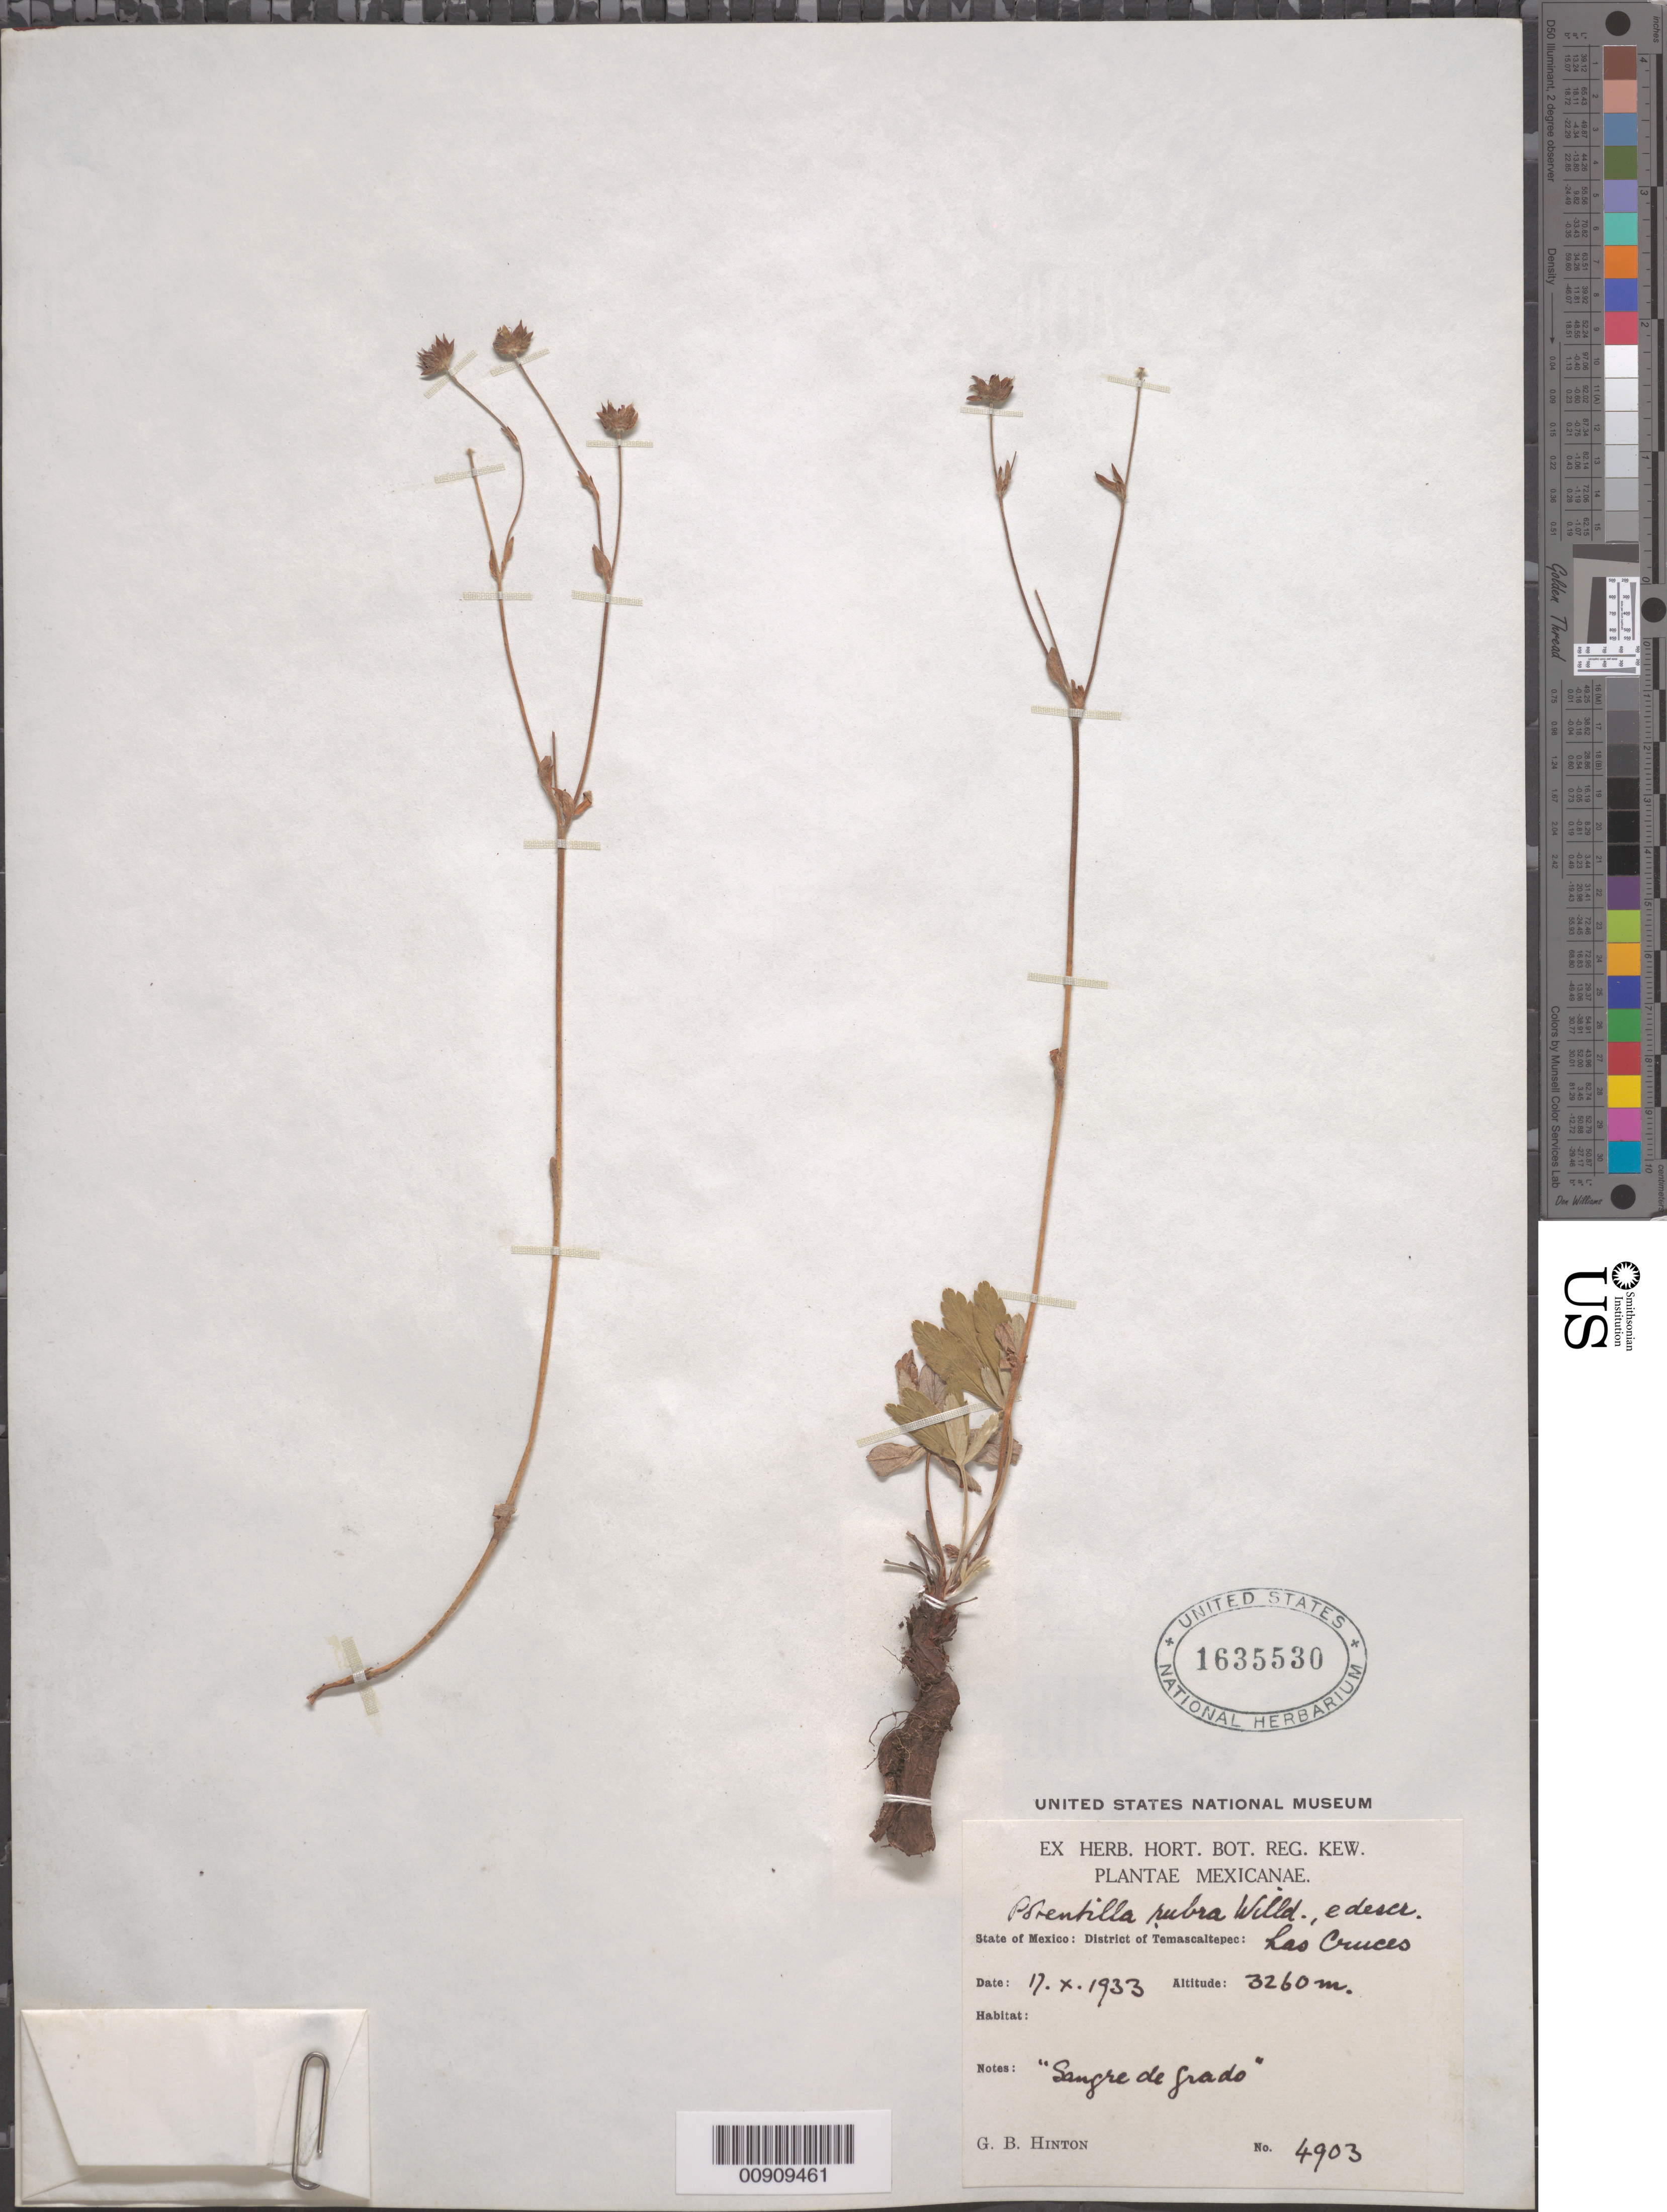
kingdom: Plantae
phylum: Tracheophyta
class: Magnoliopsida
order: Rosales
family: Rosaceae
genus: Potentilla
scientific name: Potentilla rubra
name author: Willd. ex Schltdl.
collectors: G. B. Hinton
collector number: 4903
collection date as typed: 17 Oct 1933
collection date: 1933-10-17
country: Mexico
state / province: México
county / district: Temascaltepec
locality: State of Mexico: District Temascaltepec: Las Cruces.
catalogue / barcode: US 1635530